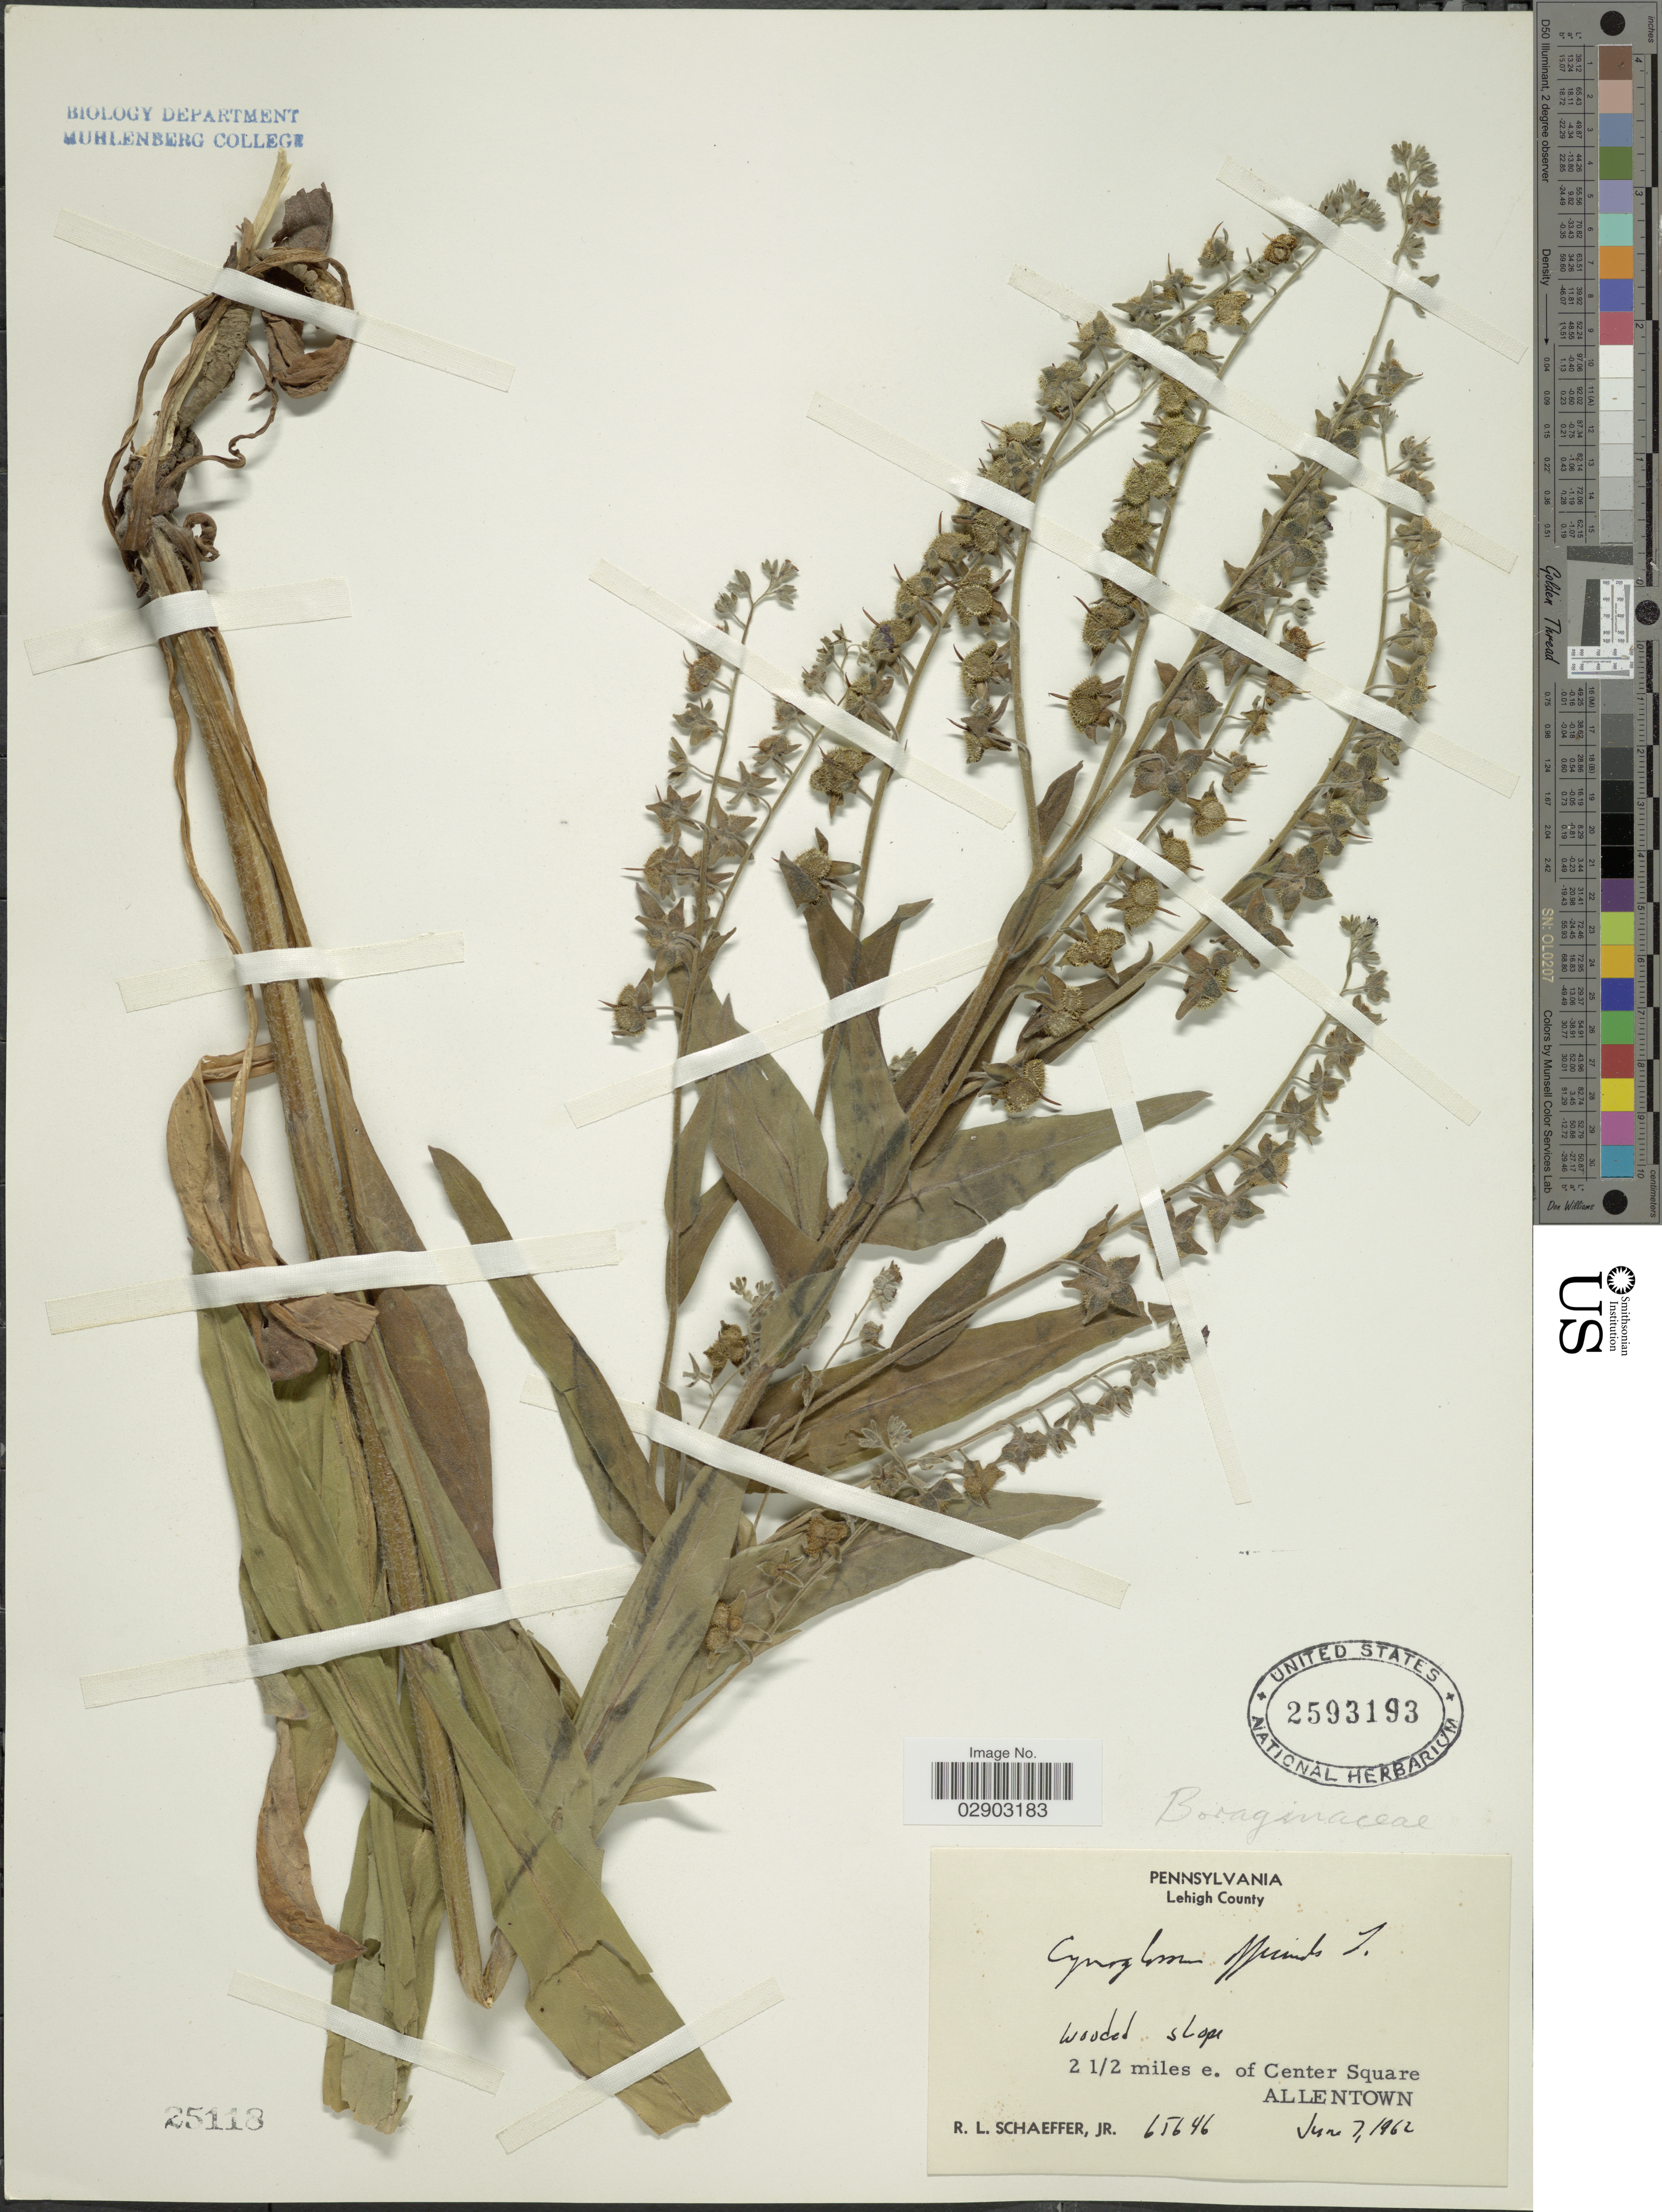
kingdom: Plantae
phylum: Tracheophyta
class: Magnoliopsida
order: Boraginales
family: Boraginaceae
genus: Cynoglossum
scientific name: Cynoglossum officinale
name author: L.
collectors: R. L. Schaeffer Jr.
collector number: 65646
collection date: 1962-06-07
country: United States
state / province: Pennsylvania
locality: Lehigh County. 2 ½ miles e. of Center Square. Allentown.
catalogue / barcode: US 2593193